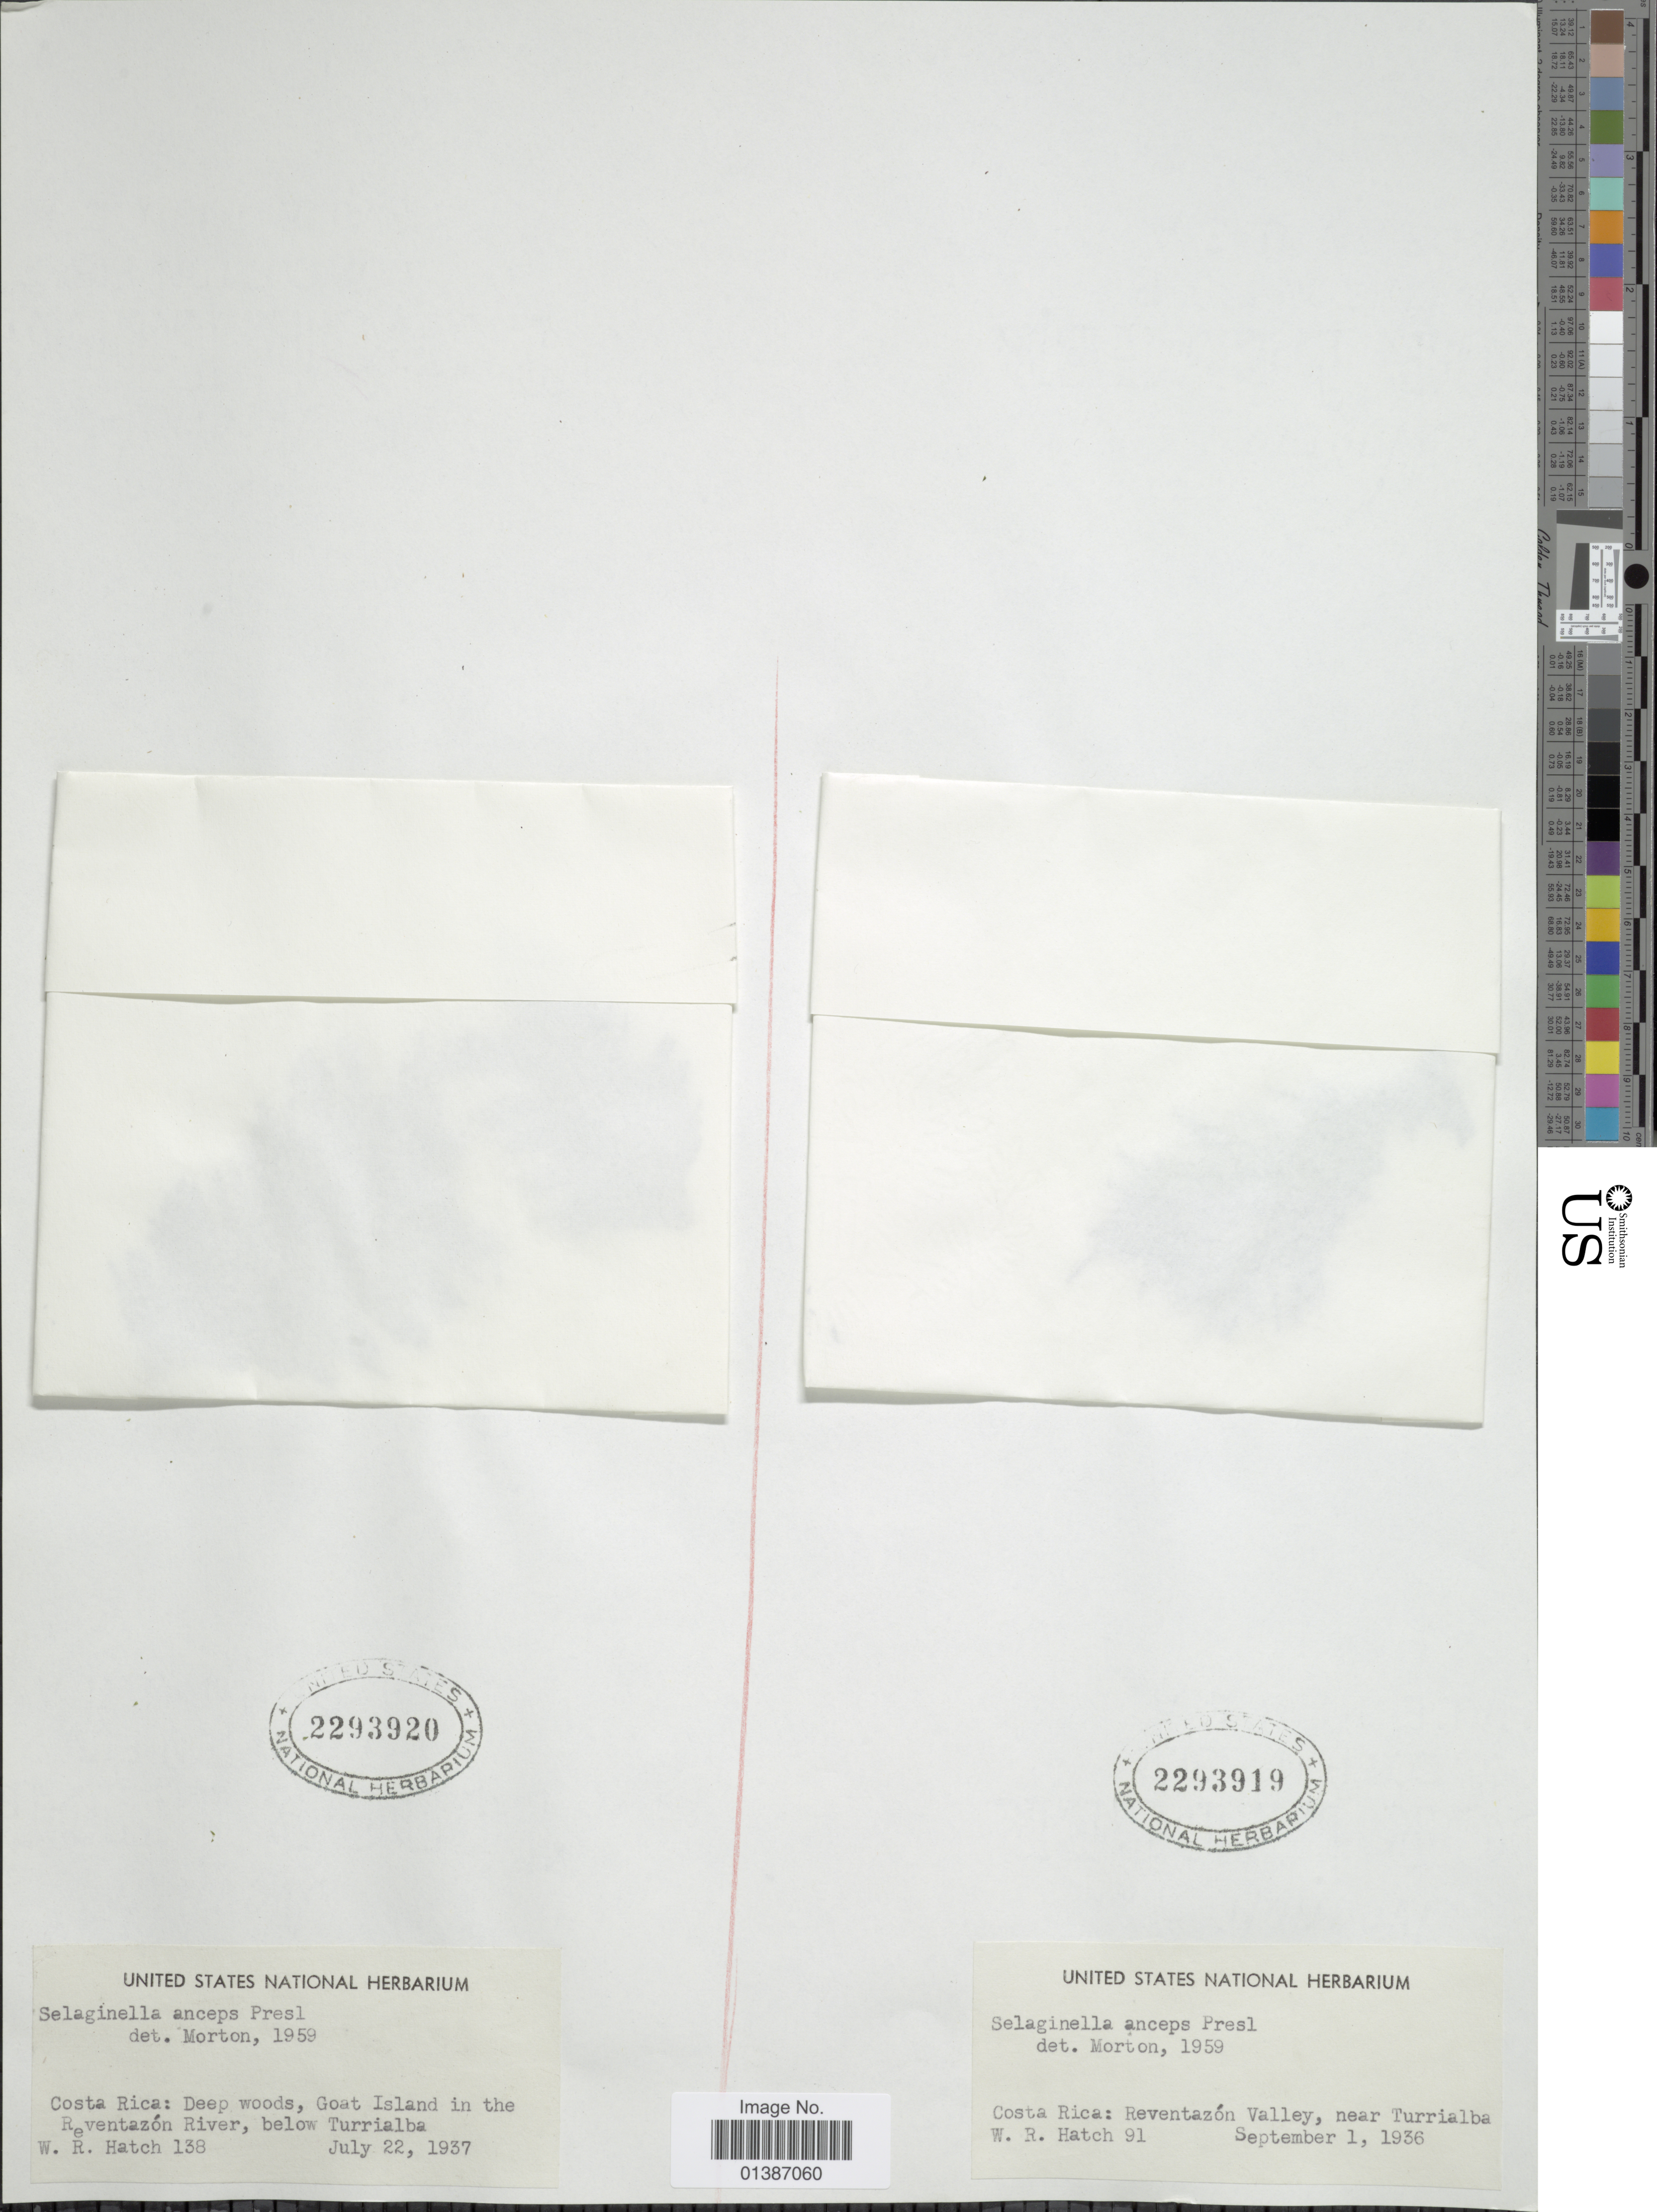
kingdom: Plantae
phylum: Tracheophyta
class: Lycopodiopsida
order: Selaginellales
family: Selaginellaceae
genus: Selaginella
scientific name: Selaginella anceps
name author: (C. Presl)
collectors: W. Hatch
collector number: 91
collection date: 1936-09-01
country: Costa Rica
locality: Reventazón Valley, near Turrialba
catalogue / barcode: US 2293919